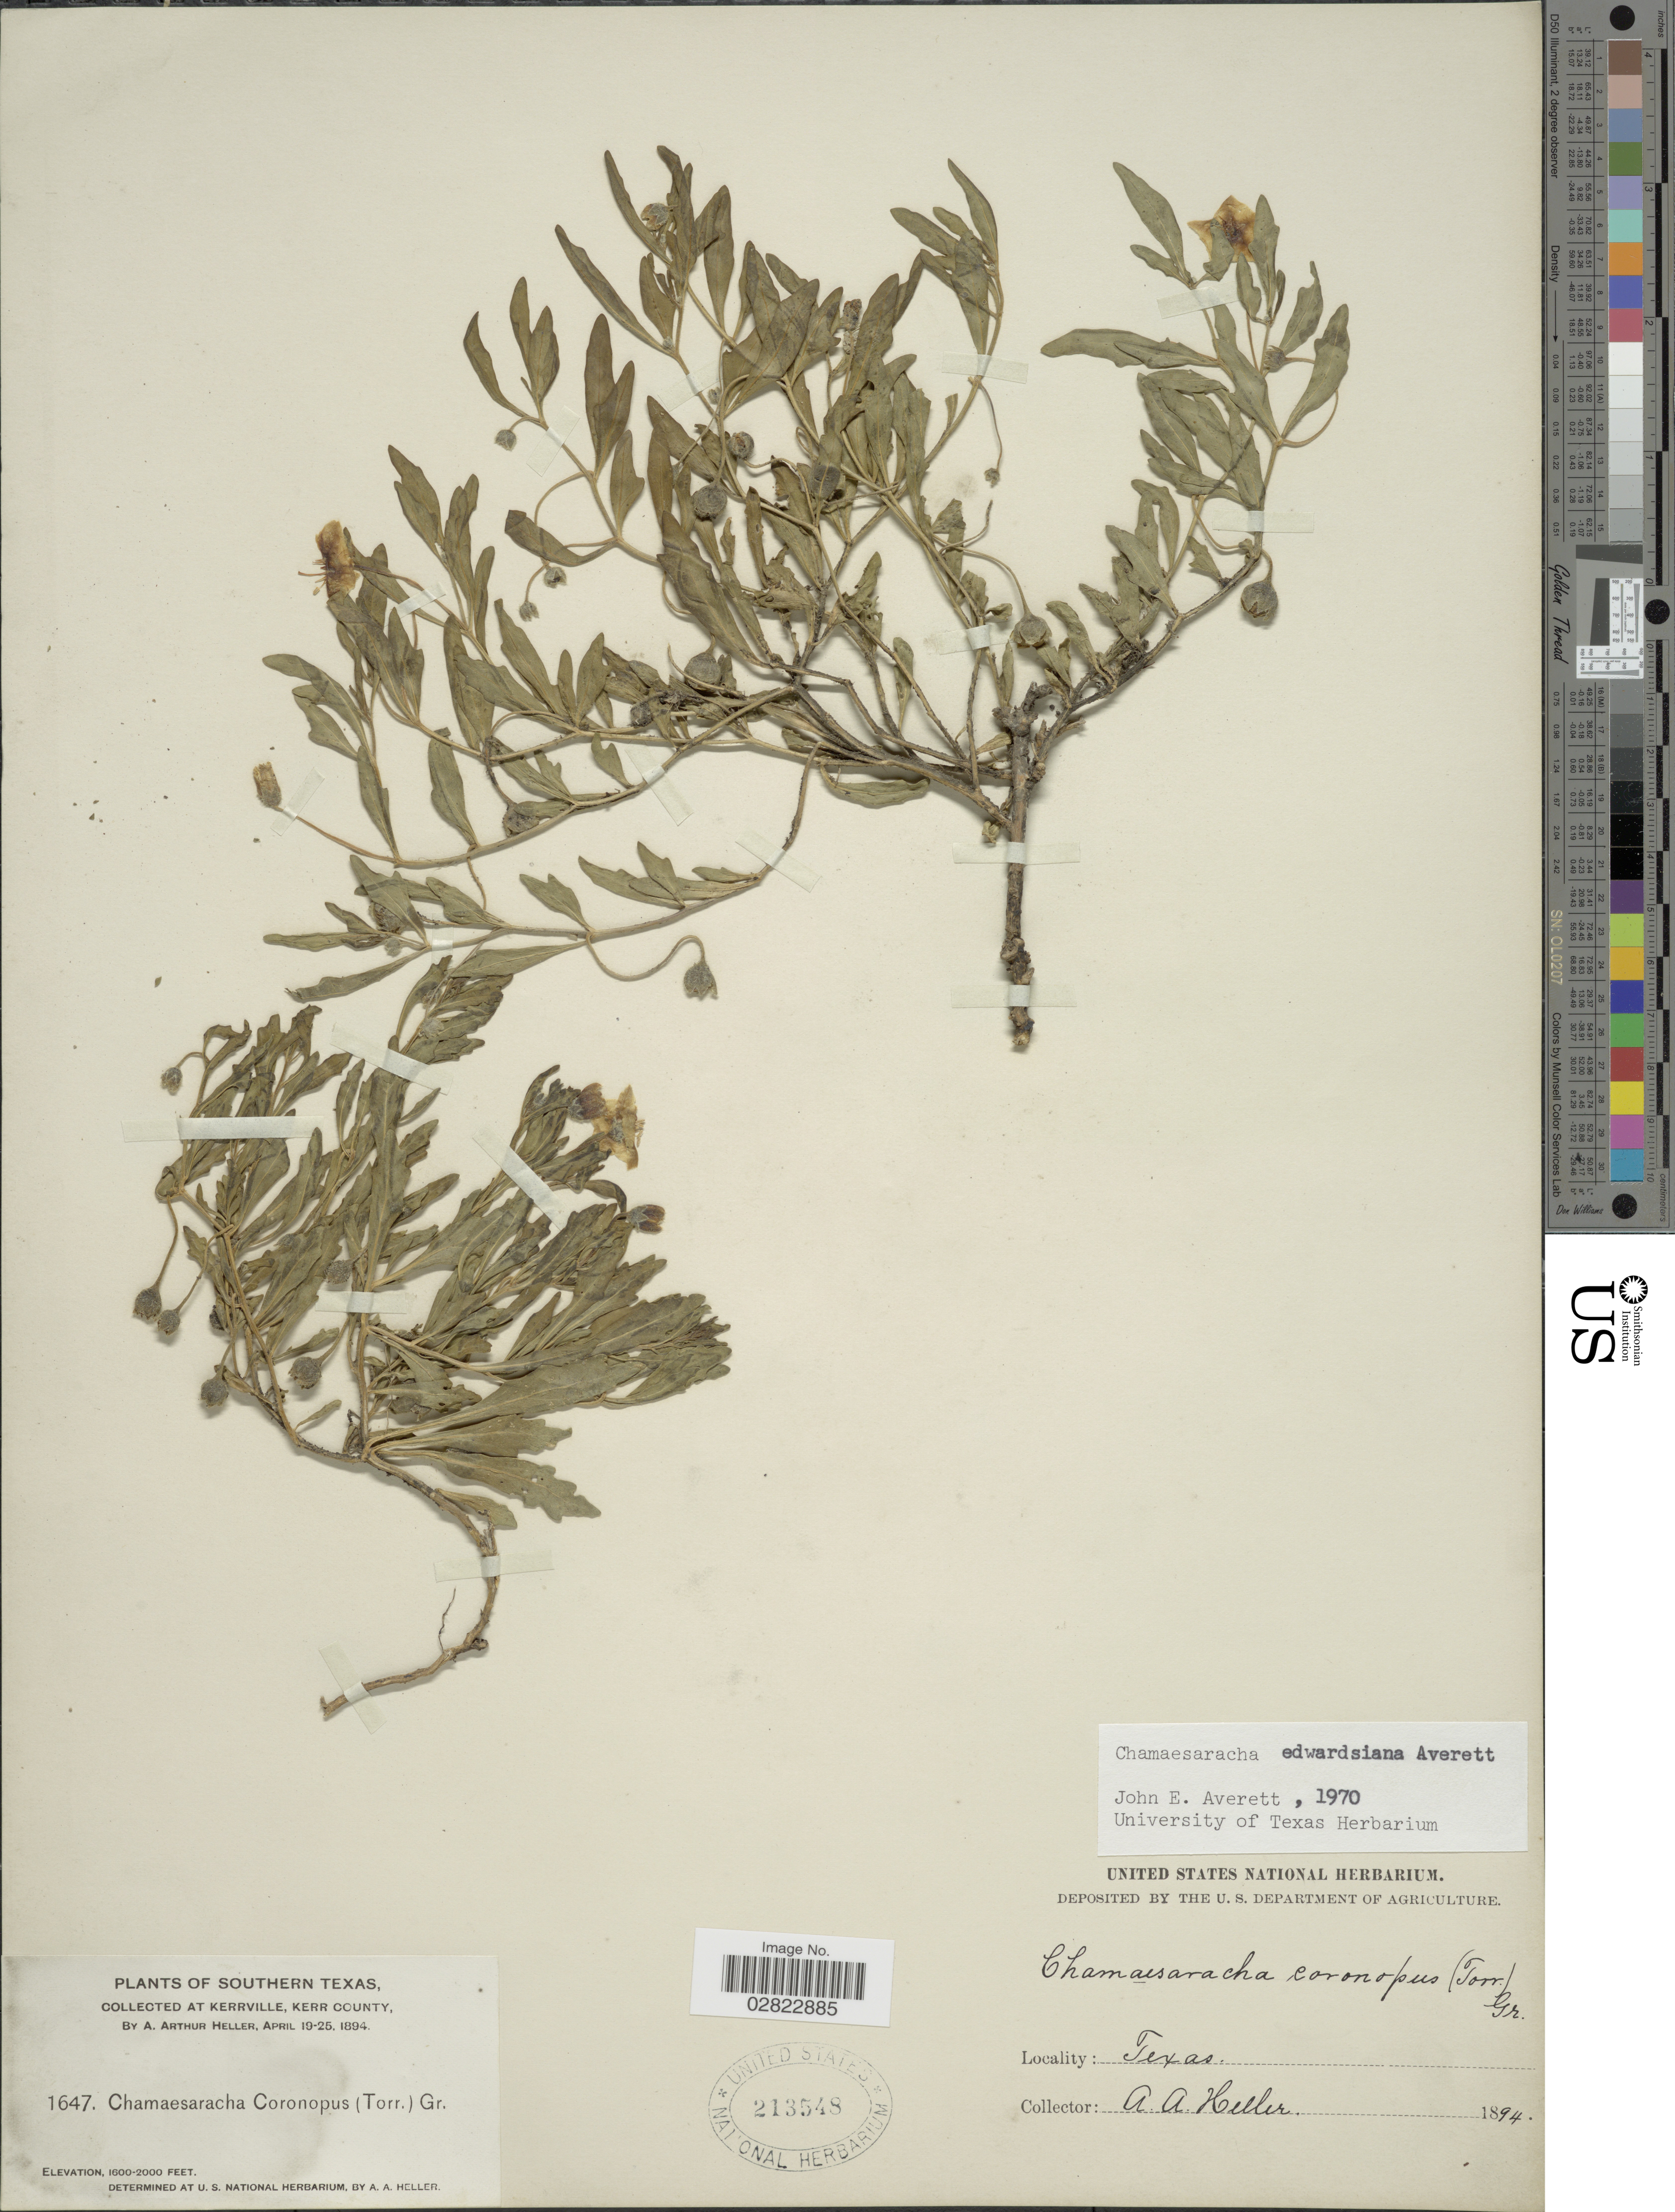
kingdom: Plantae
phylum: Tracheophyta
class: Magnoliopsida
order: Solanales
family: Solanaceae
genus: Chamaesaracha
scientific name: Chamaesaracha edwardsiana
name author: Averett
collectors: A. A. Heller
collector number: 1647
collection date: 1894-04-19/1894-04-25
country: United States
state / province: Texas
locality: Southern Texas, Kerrville, Kerr County.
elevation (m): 488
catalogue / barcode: US 213548